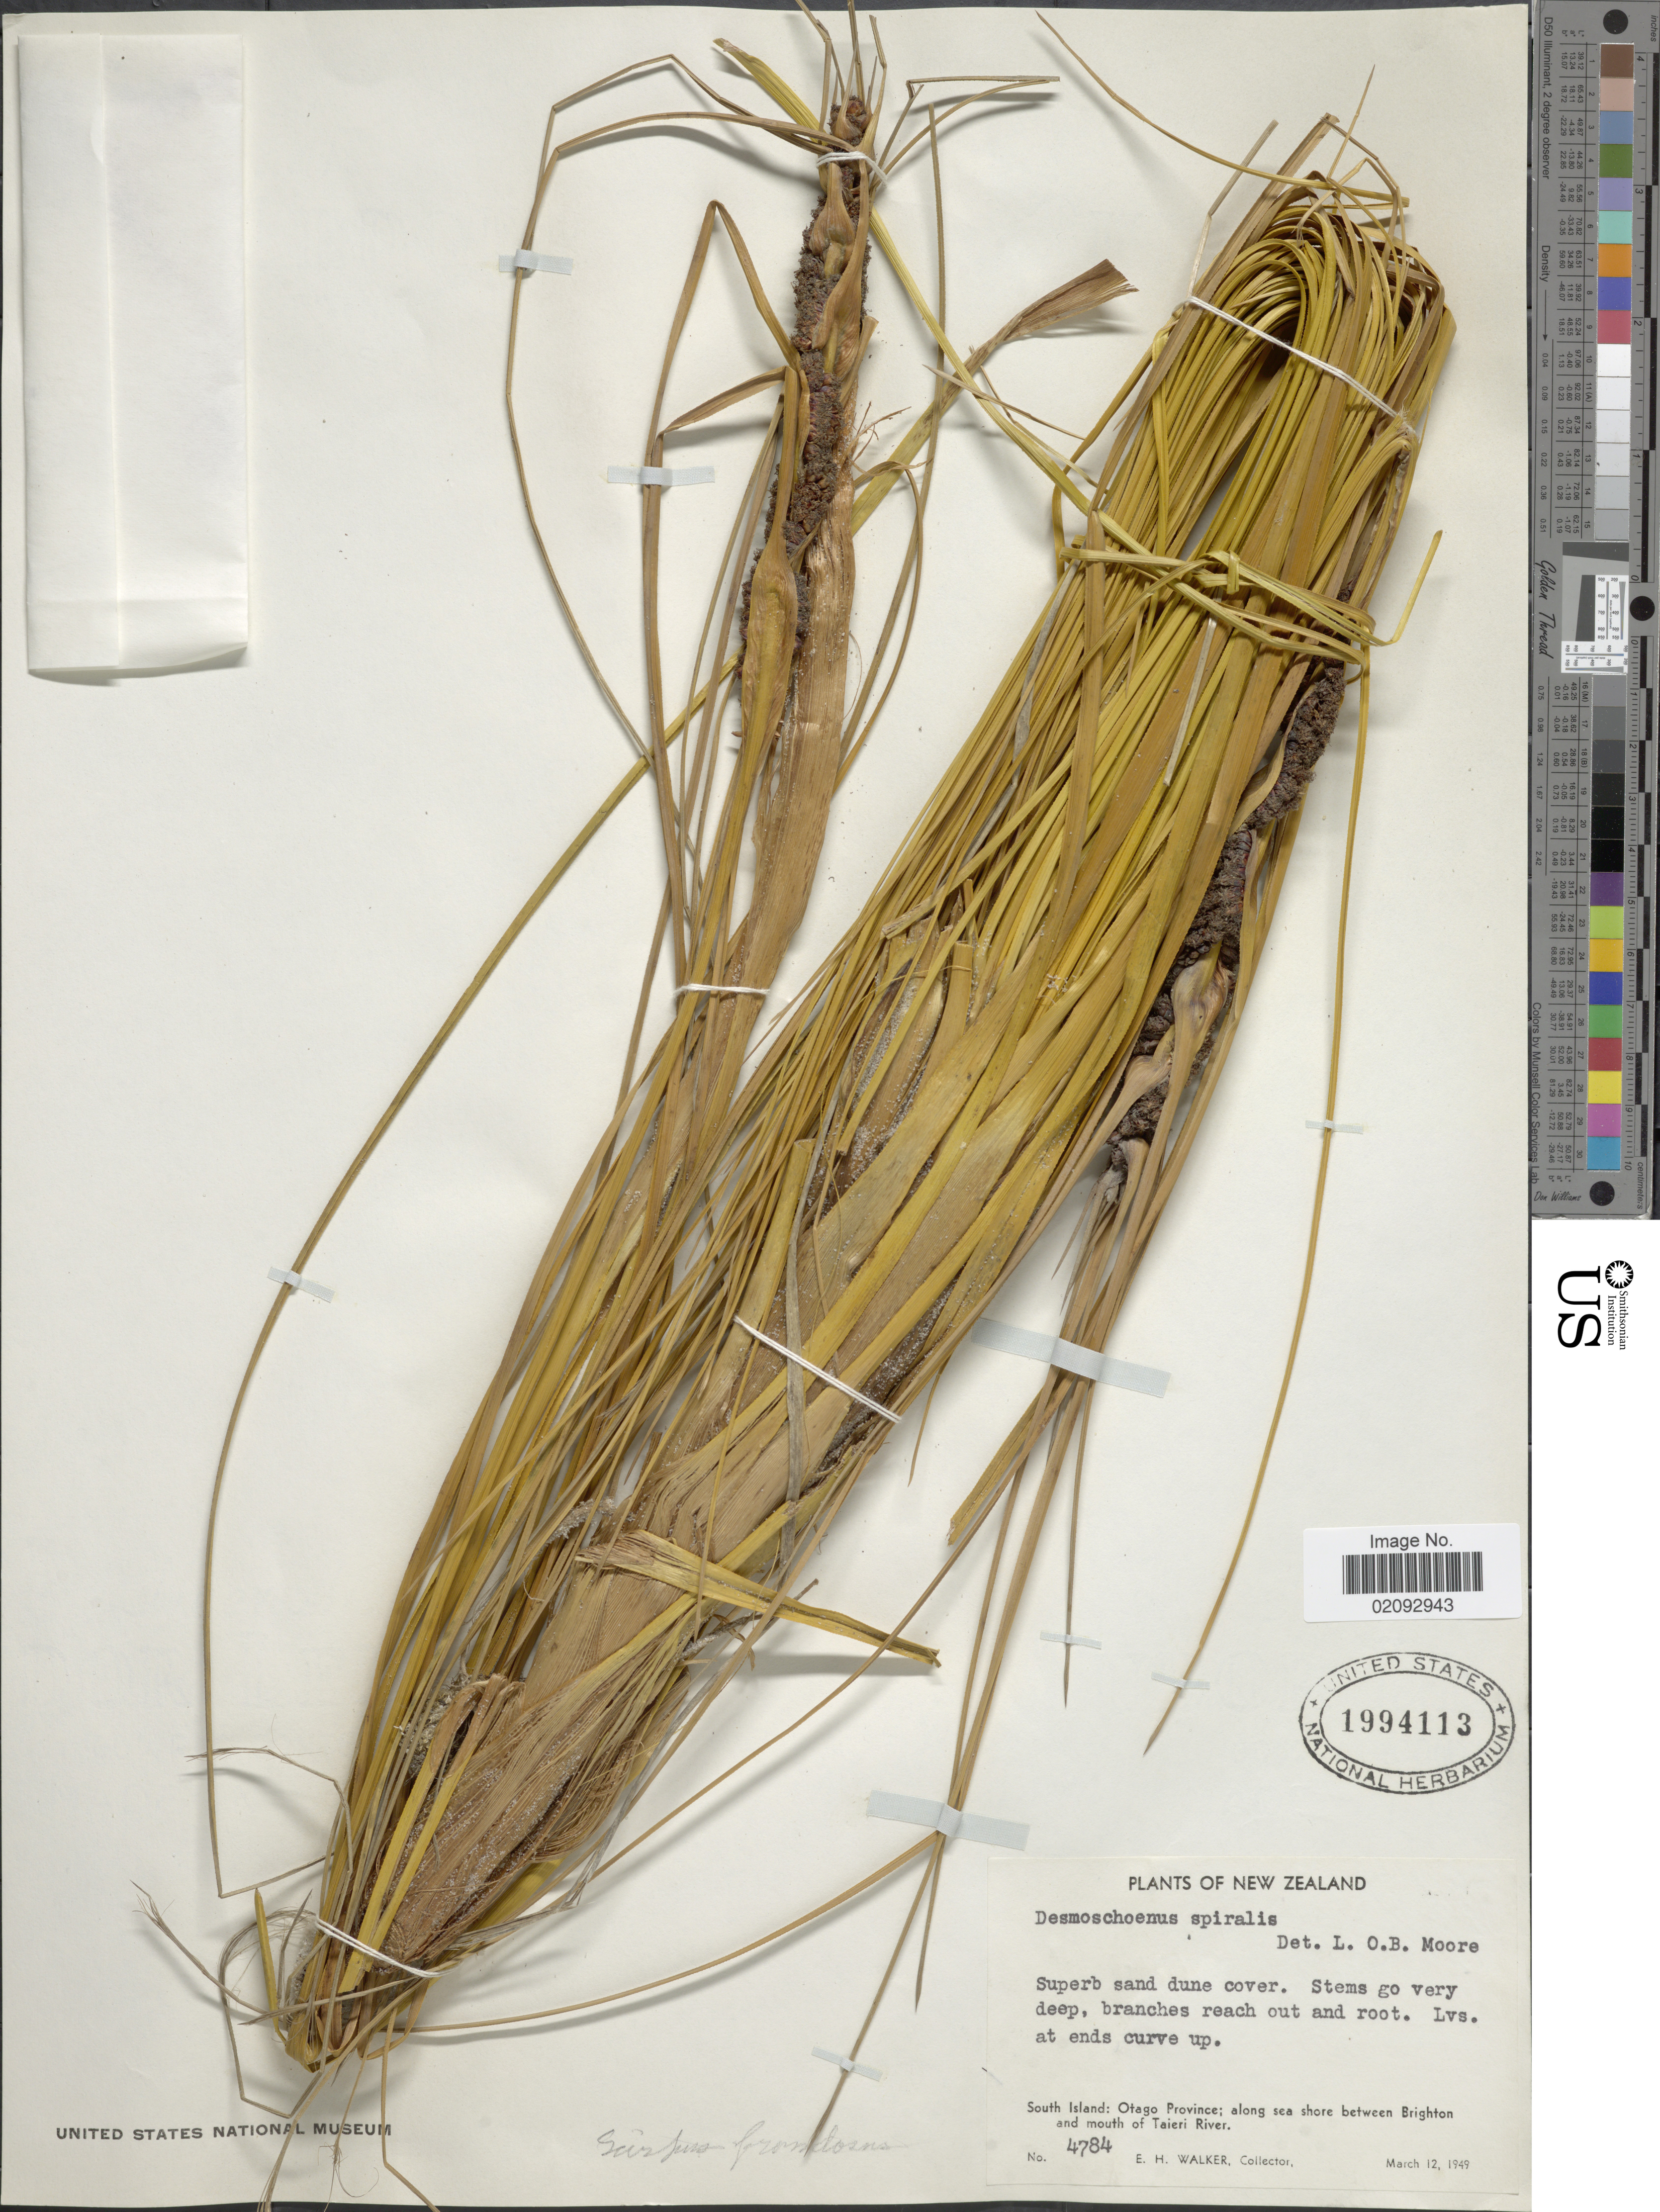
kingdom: Plantae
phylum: Tracheophyta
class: Liliopsida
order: Poales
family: Cyperaceae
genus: Ficinia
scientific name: Ficinia spiralis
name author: (A. Rich.) Muasya & de Lange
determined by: Strong, Mark T., (BOT), Smithsonian Institution - National Museum of Natural History (UNITED STATES)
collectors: E. H. Walker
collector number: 4784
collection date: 1949-03-12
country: New Zealand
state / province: Otago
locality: South Island: along sea shore between Brighton and mouth of Taieri River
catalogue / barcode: US 1994113